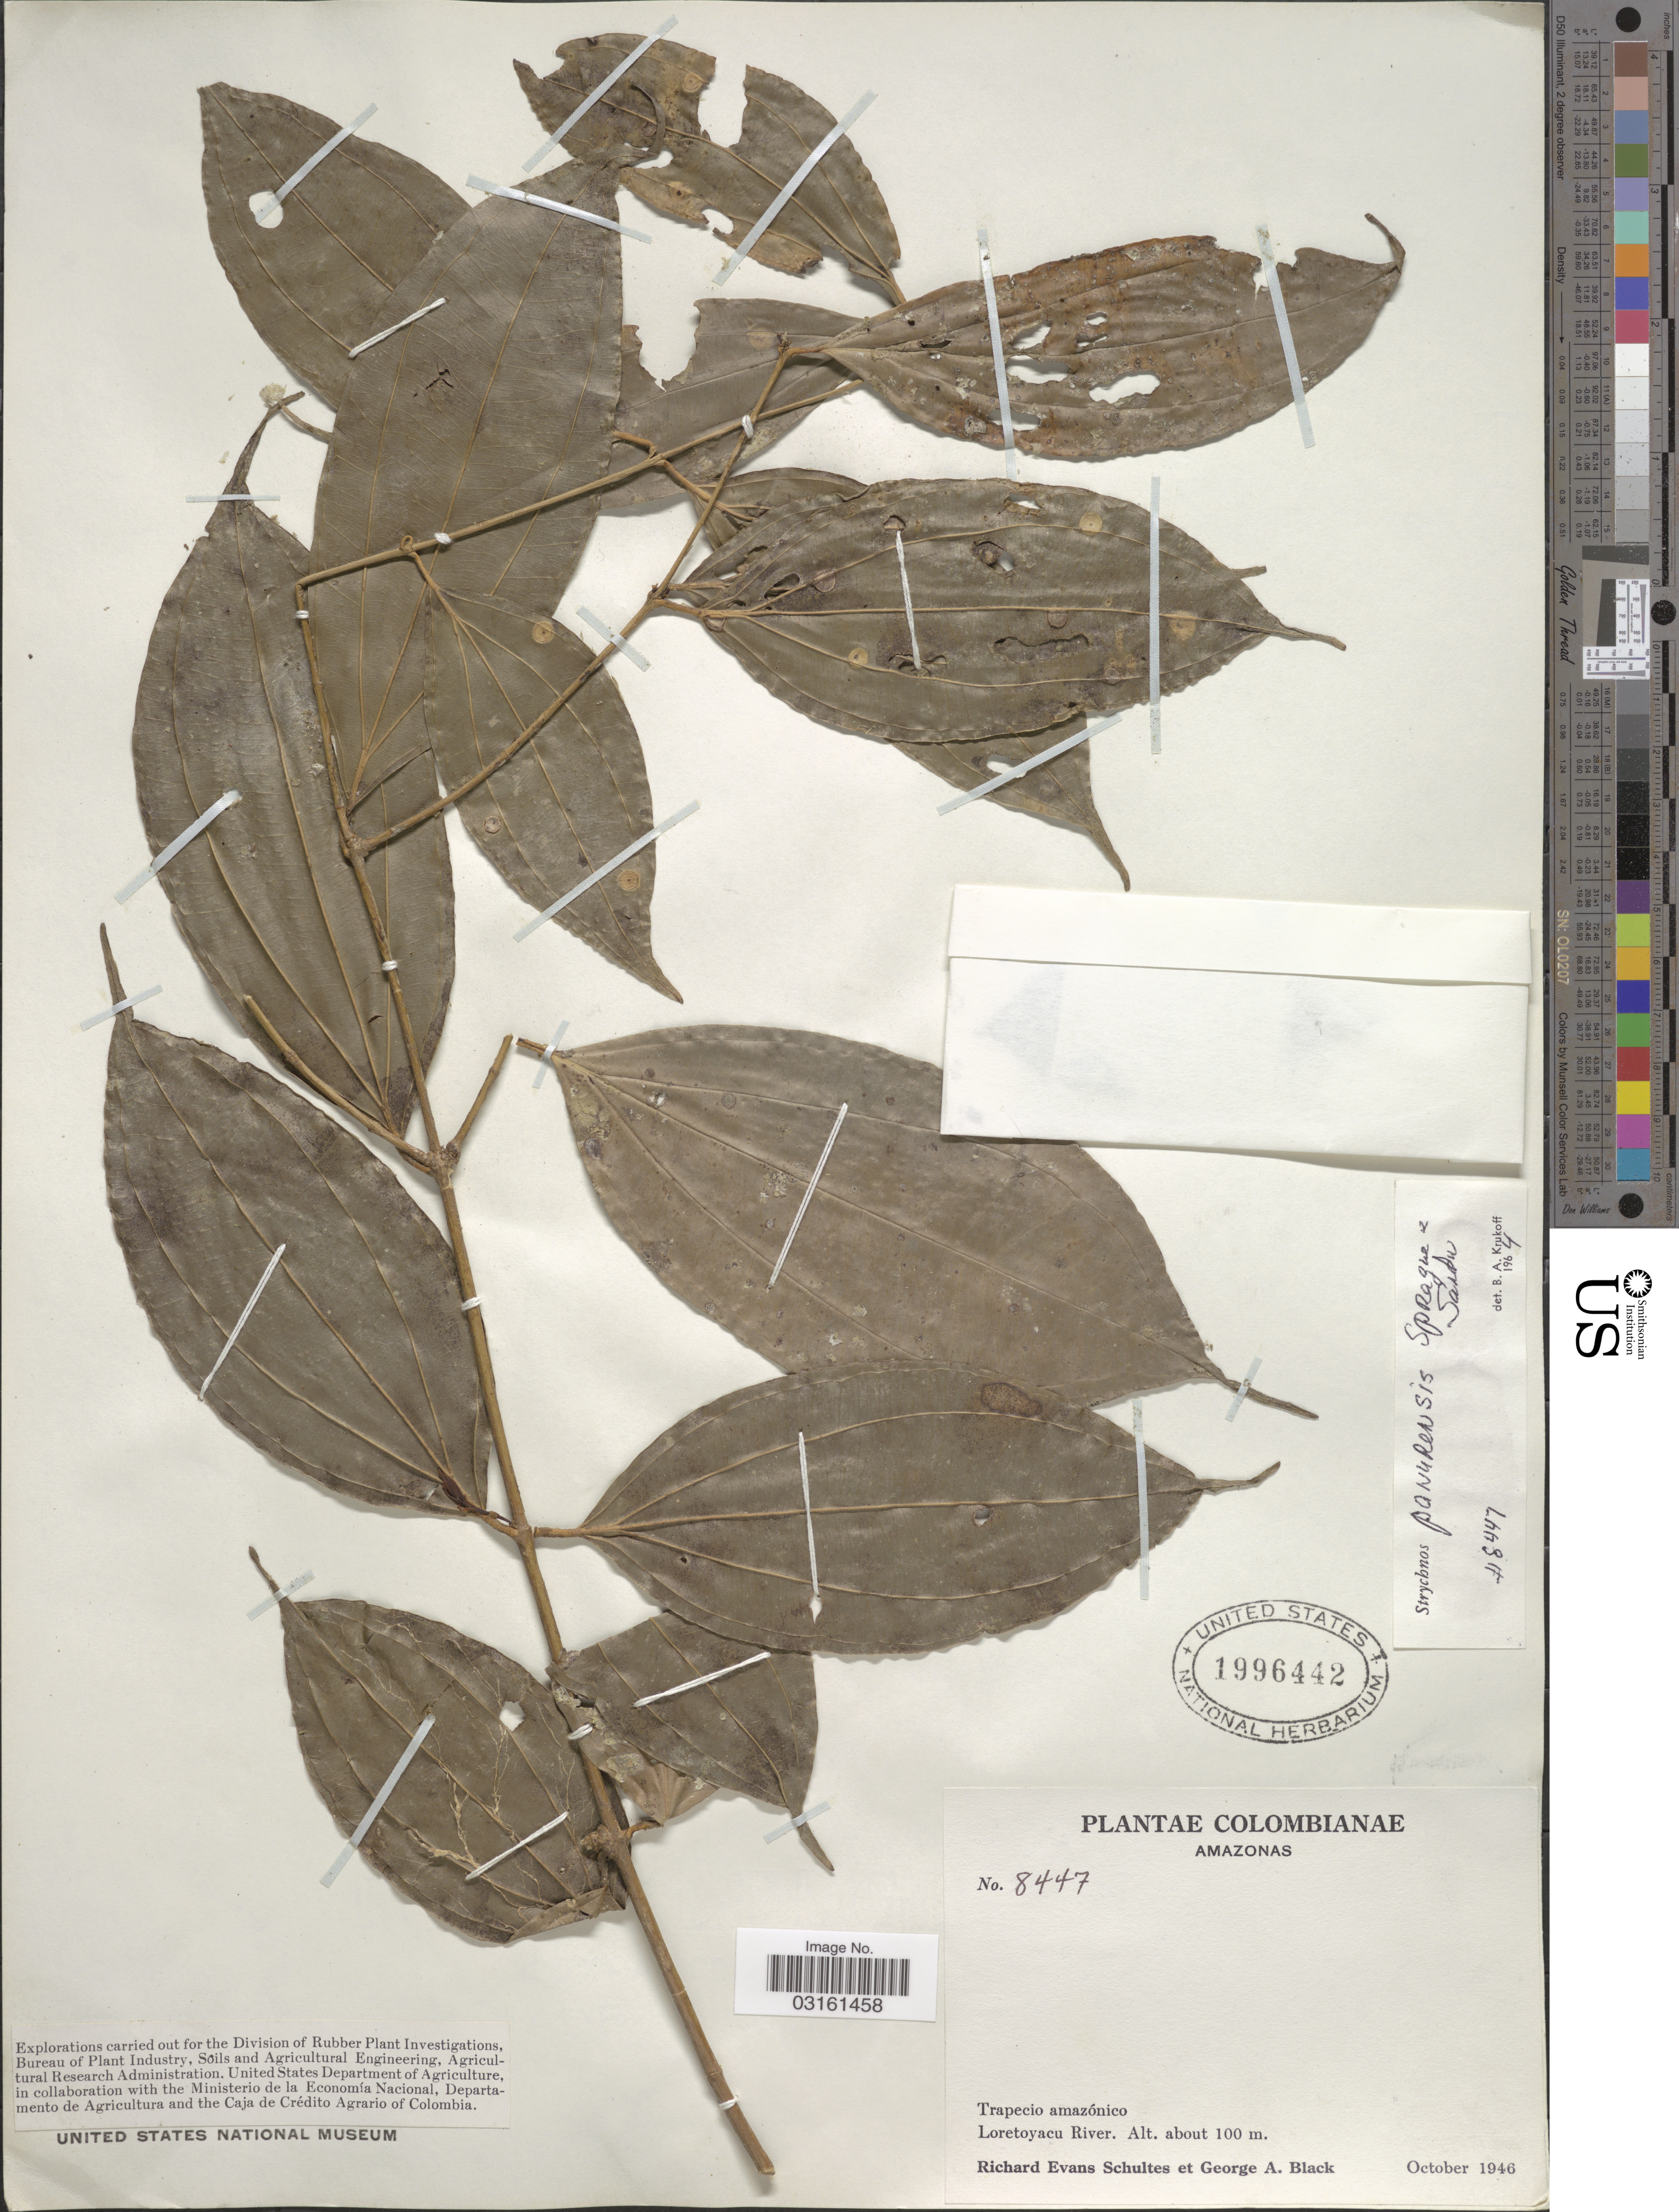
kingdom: Plantae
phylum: Tracheophyta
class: Magnoliopsida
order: Gentianales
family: Loganiaceae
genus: Strychnos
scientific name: Strychnos panurensis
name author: Sprague & Sandwith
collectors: R. E. Schultes & G. A. Black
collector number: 8447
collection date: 1946-10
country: Colombia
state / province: Amazônas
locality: Trapecio Amazónico. Loretoyacu River.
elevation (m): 100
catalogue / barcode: US 1996442